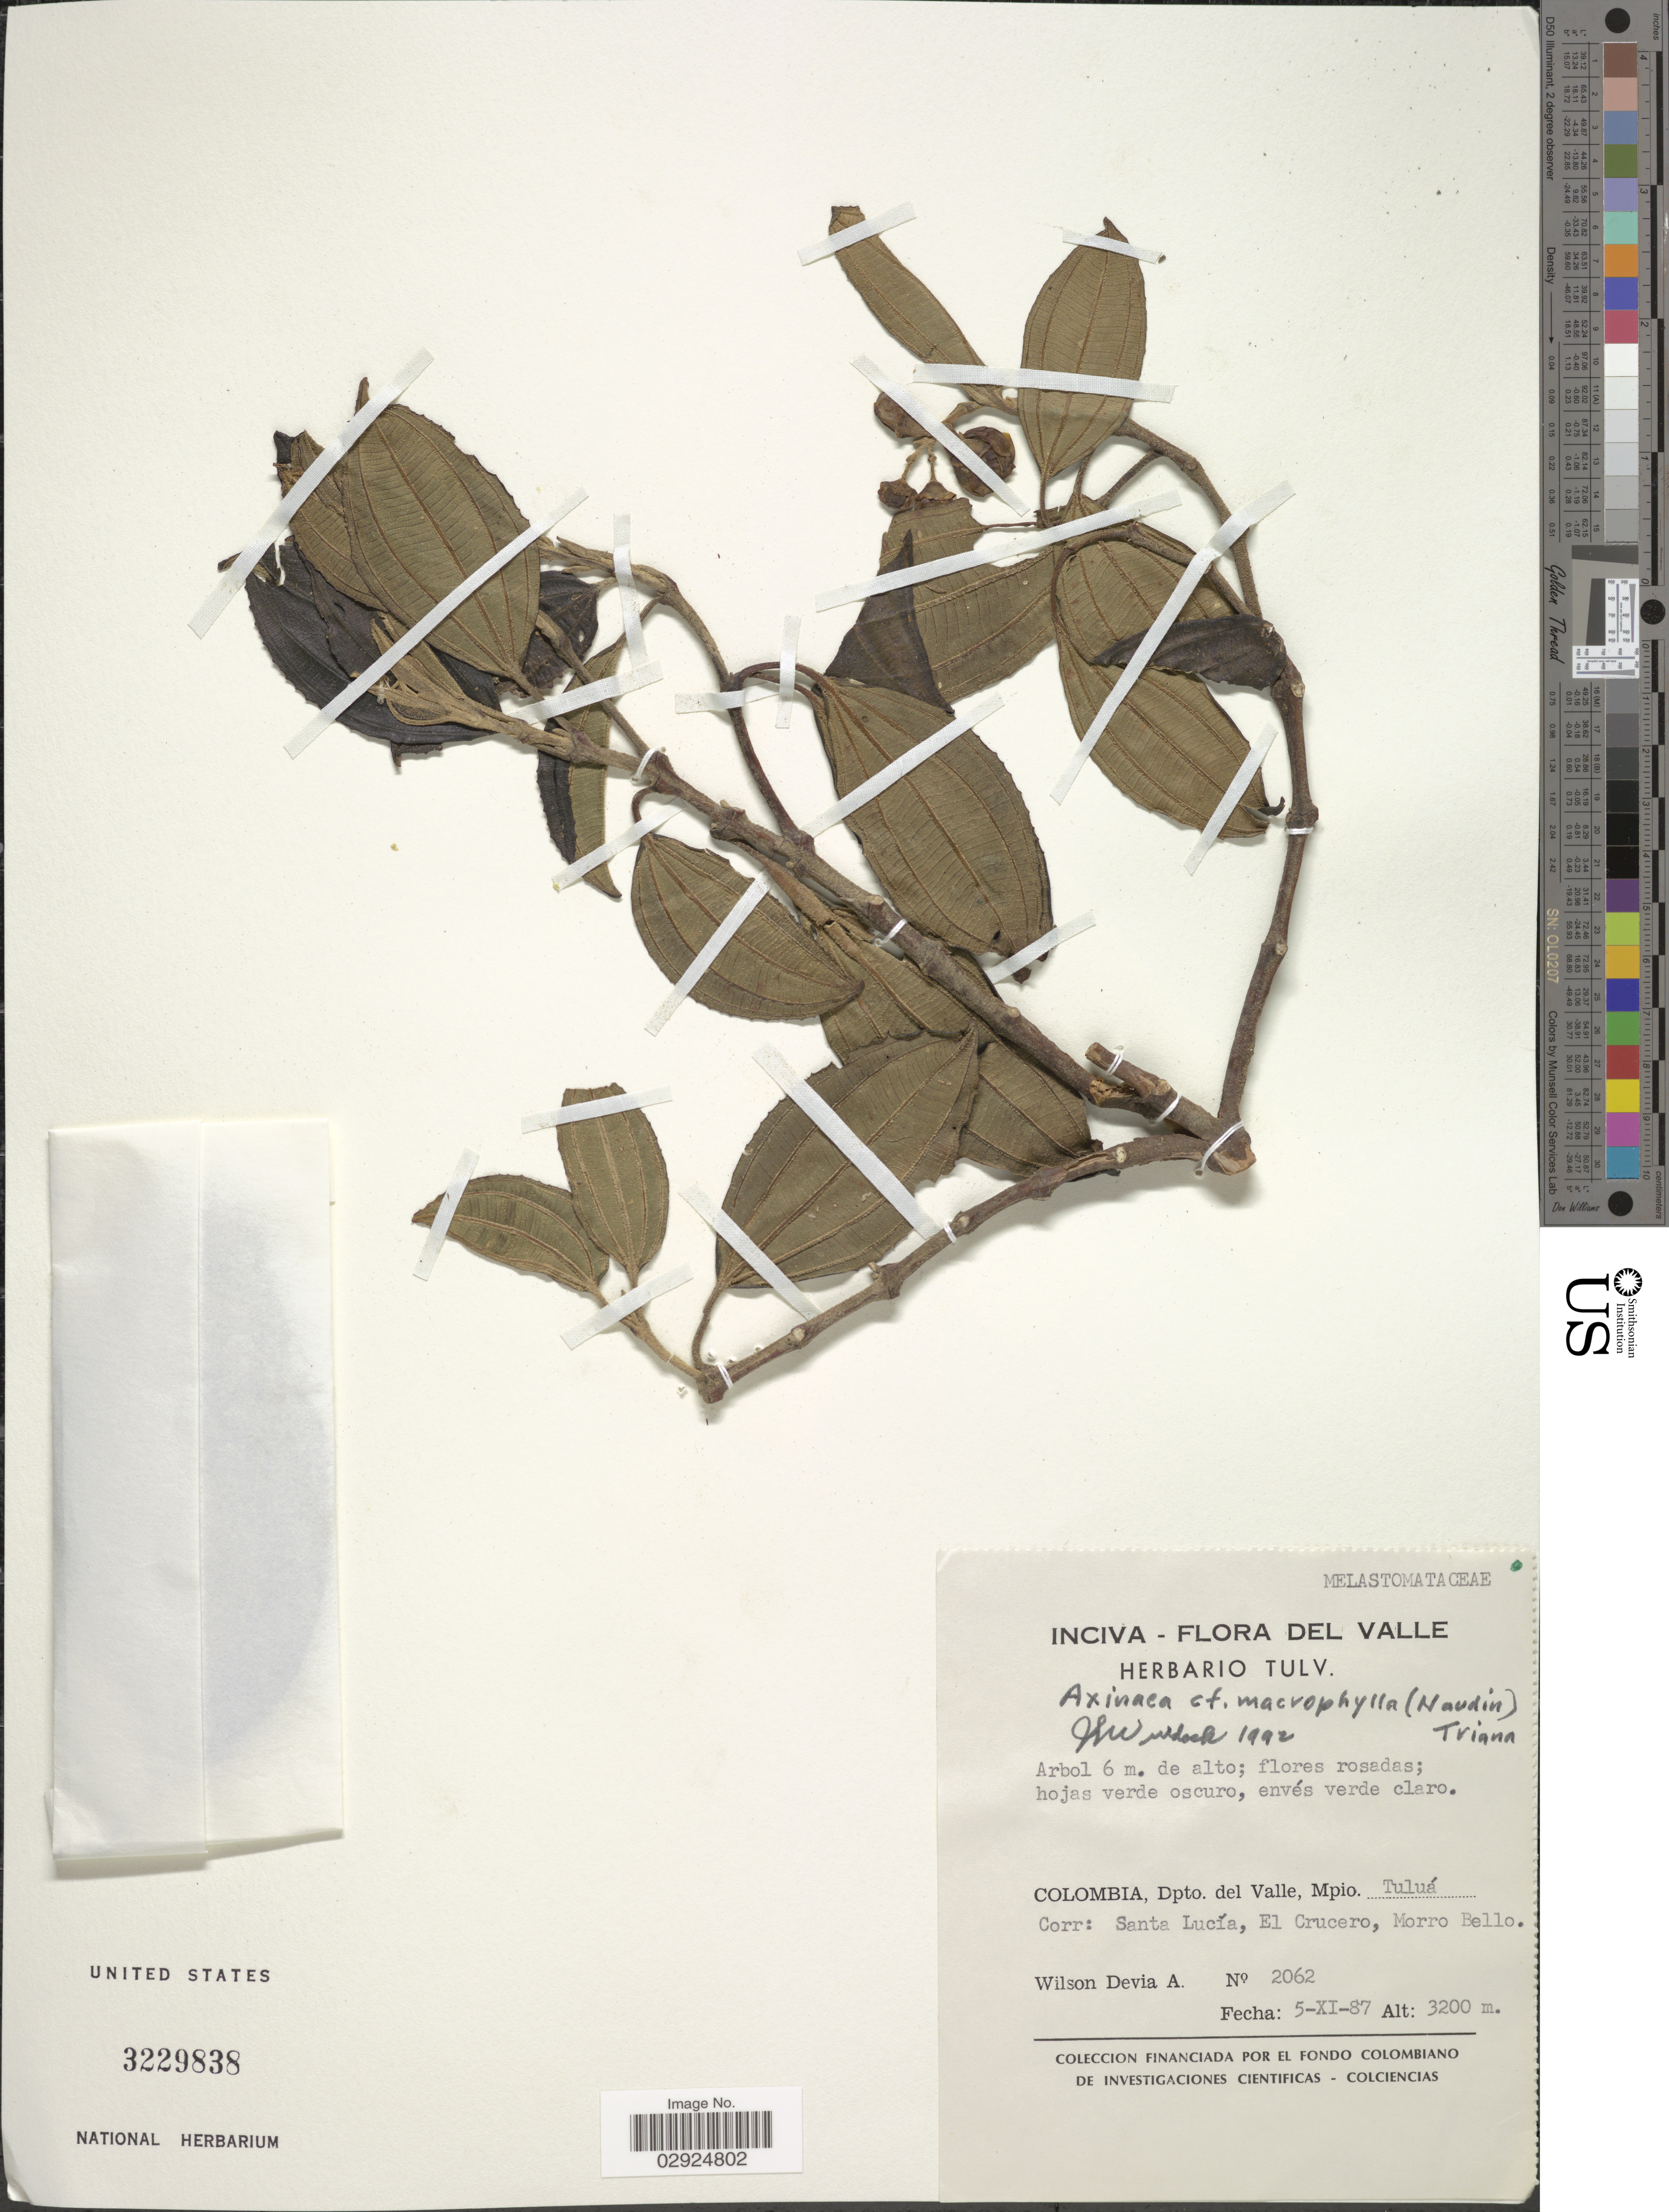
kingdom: Plantae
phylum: Tracheophyta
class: Magnoliopsida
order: Myrtales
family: Melastomataceae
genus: Axinaea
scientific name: Axinaea macrophylla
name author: (Naudin) Triana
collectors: W. Devia A.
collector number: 2062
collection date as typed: Transcribed d/m/y: 5/11/87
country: Colombia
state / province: Valle del Cauca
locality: Dpto. del Valle, Mpio. Tuluá. Corr: Santa Lucía, El Crucero, Morro Bello.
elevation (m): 3200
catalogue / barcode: US 3229838